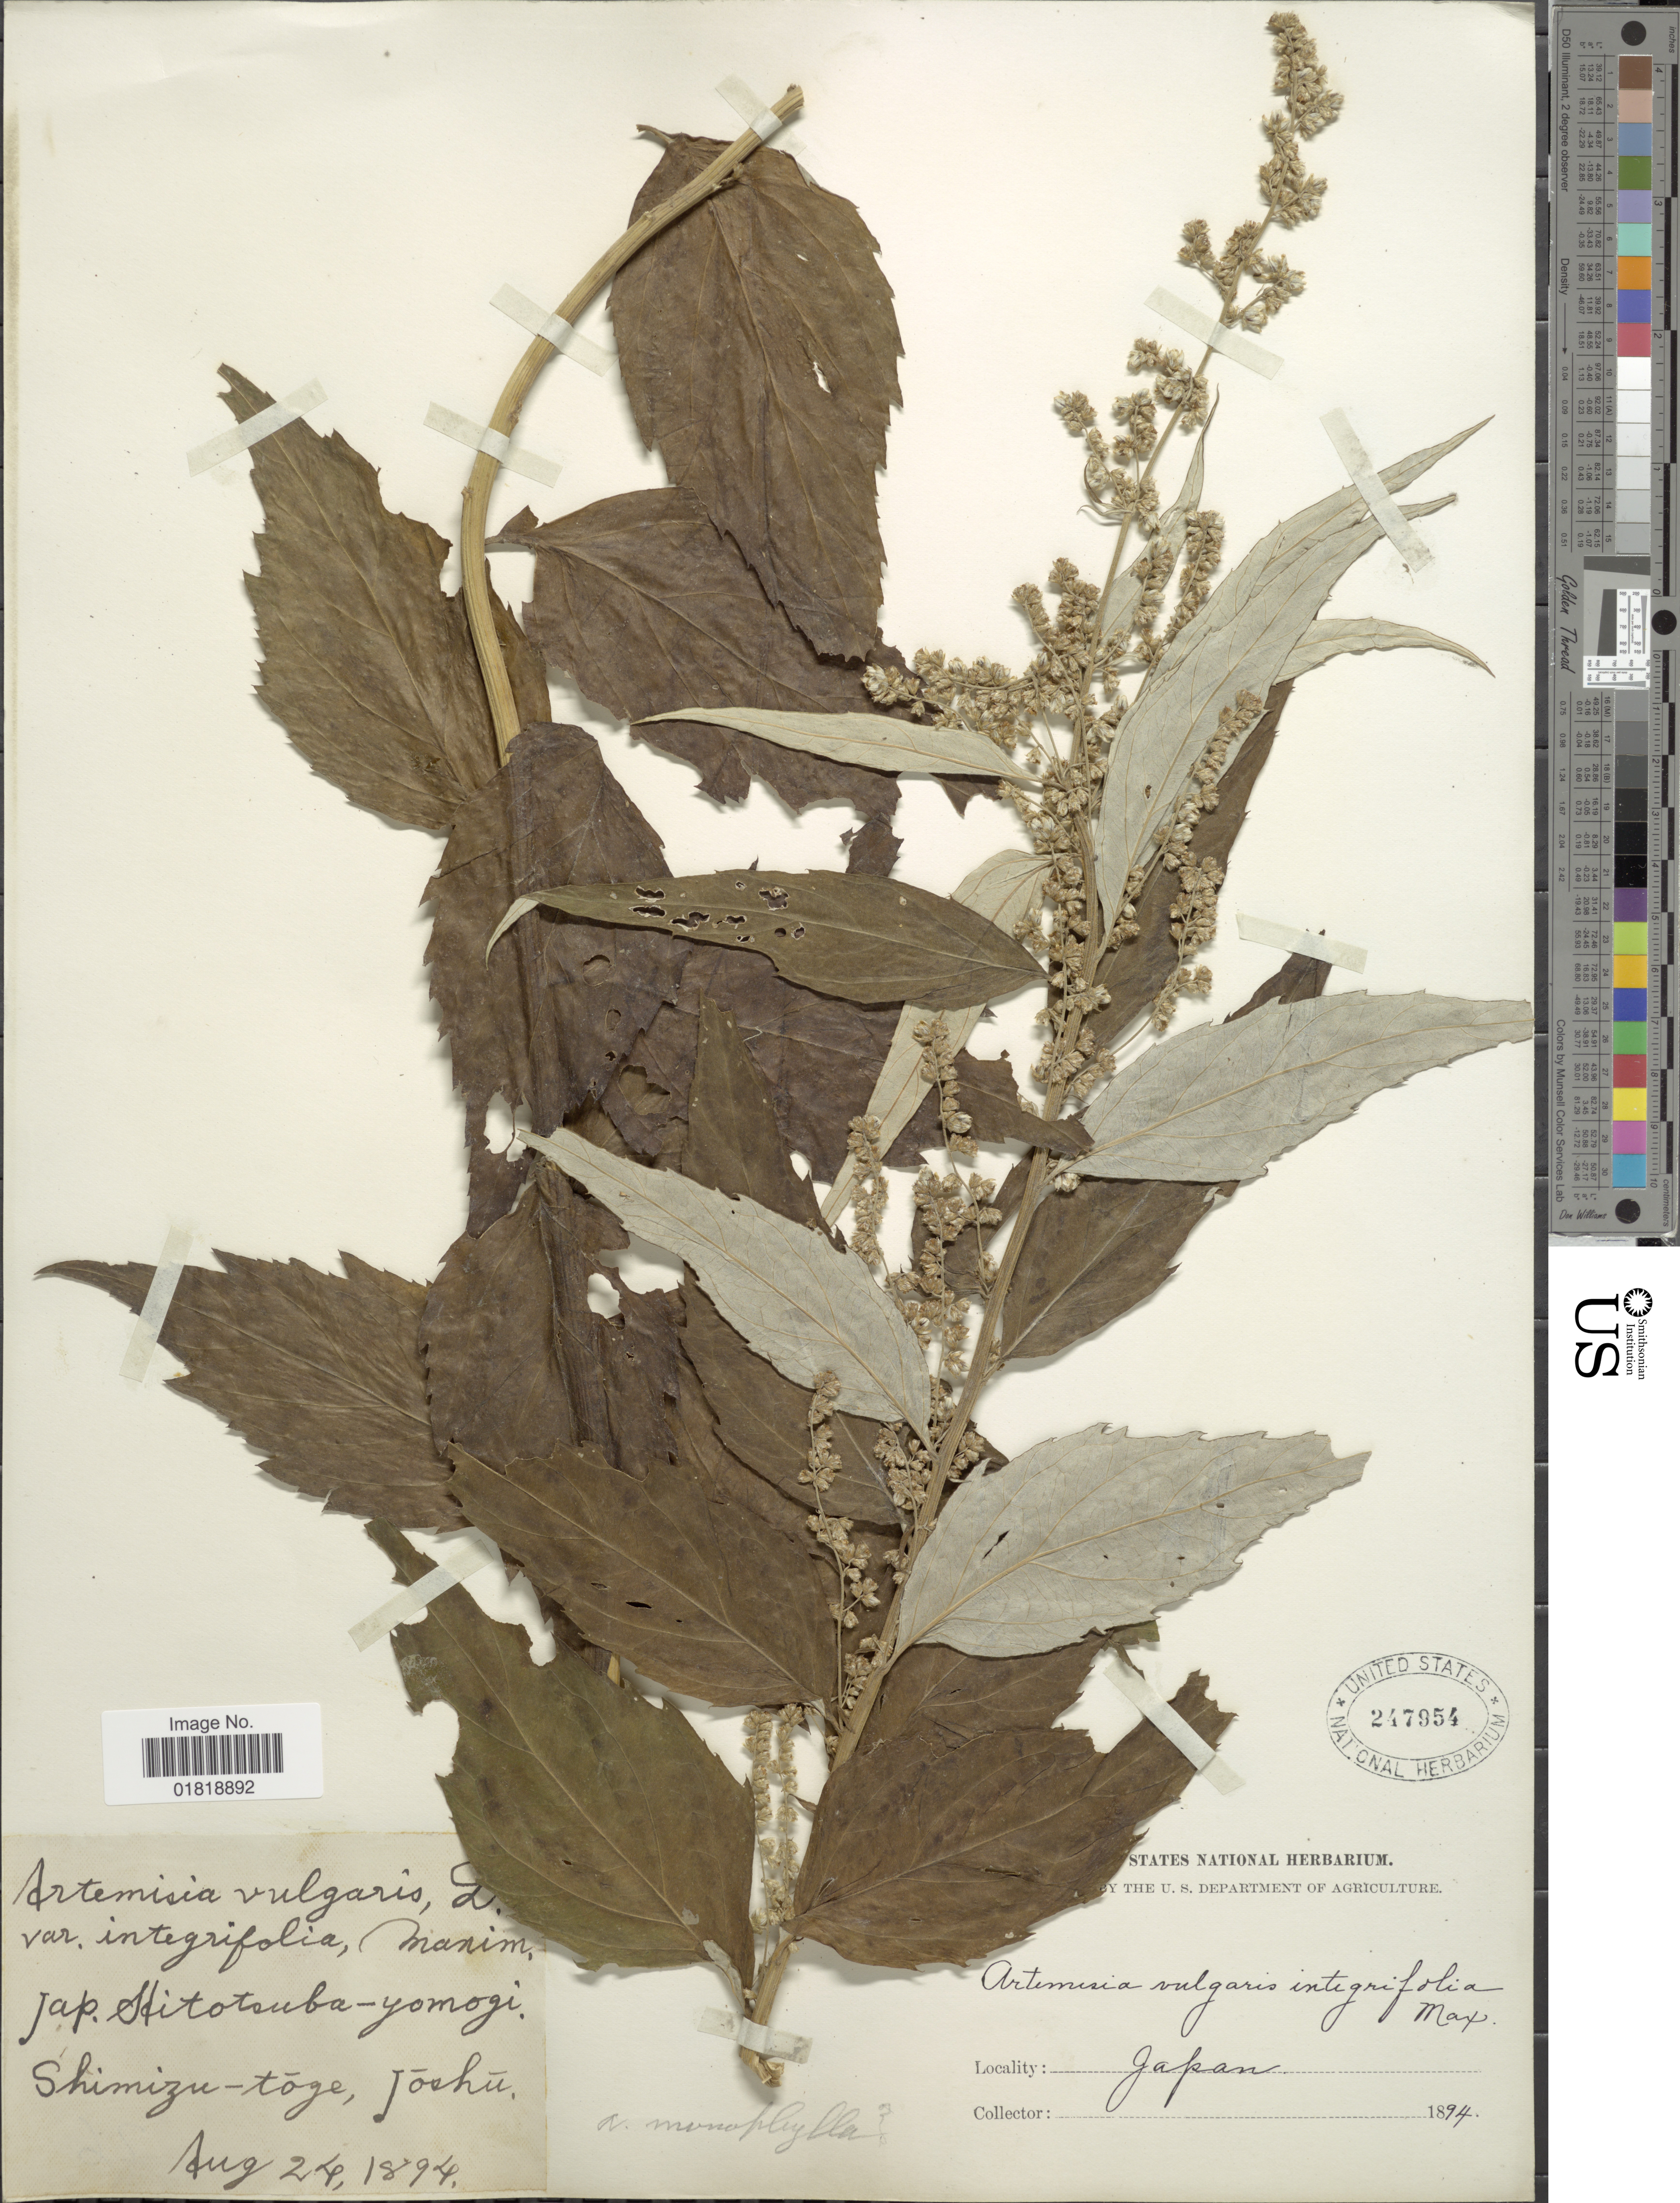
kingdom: Plantae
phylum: Tracheophyta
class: Magnoliopsida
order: Asterales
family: Asteraceae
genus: Artemisia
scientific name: Artemisia monophylla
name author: Kitam.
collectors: U.S. National Herbarium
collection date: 1894-08-24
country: Japan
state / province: Gunma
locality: Shimizu-toge, Joshu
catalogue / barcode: US 247954